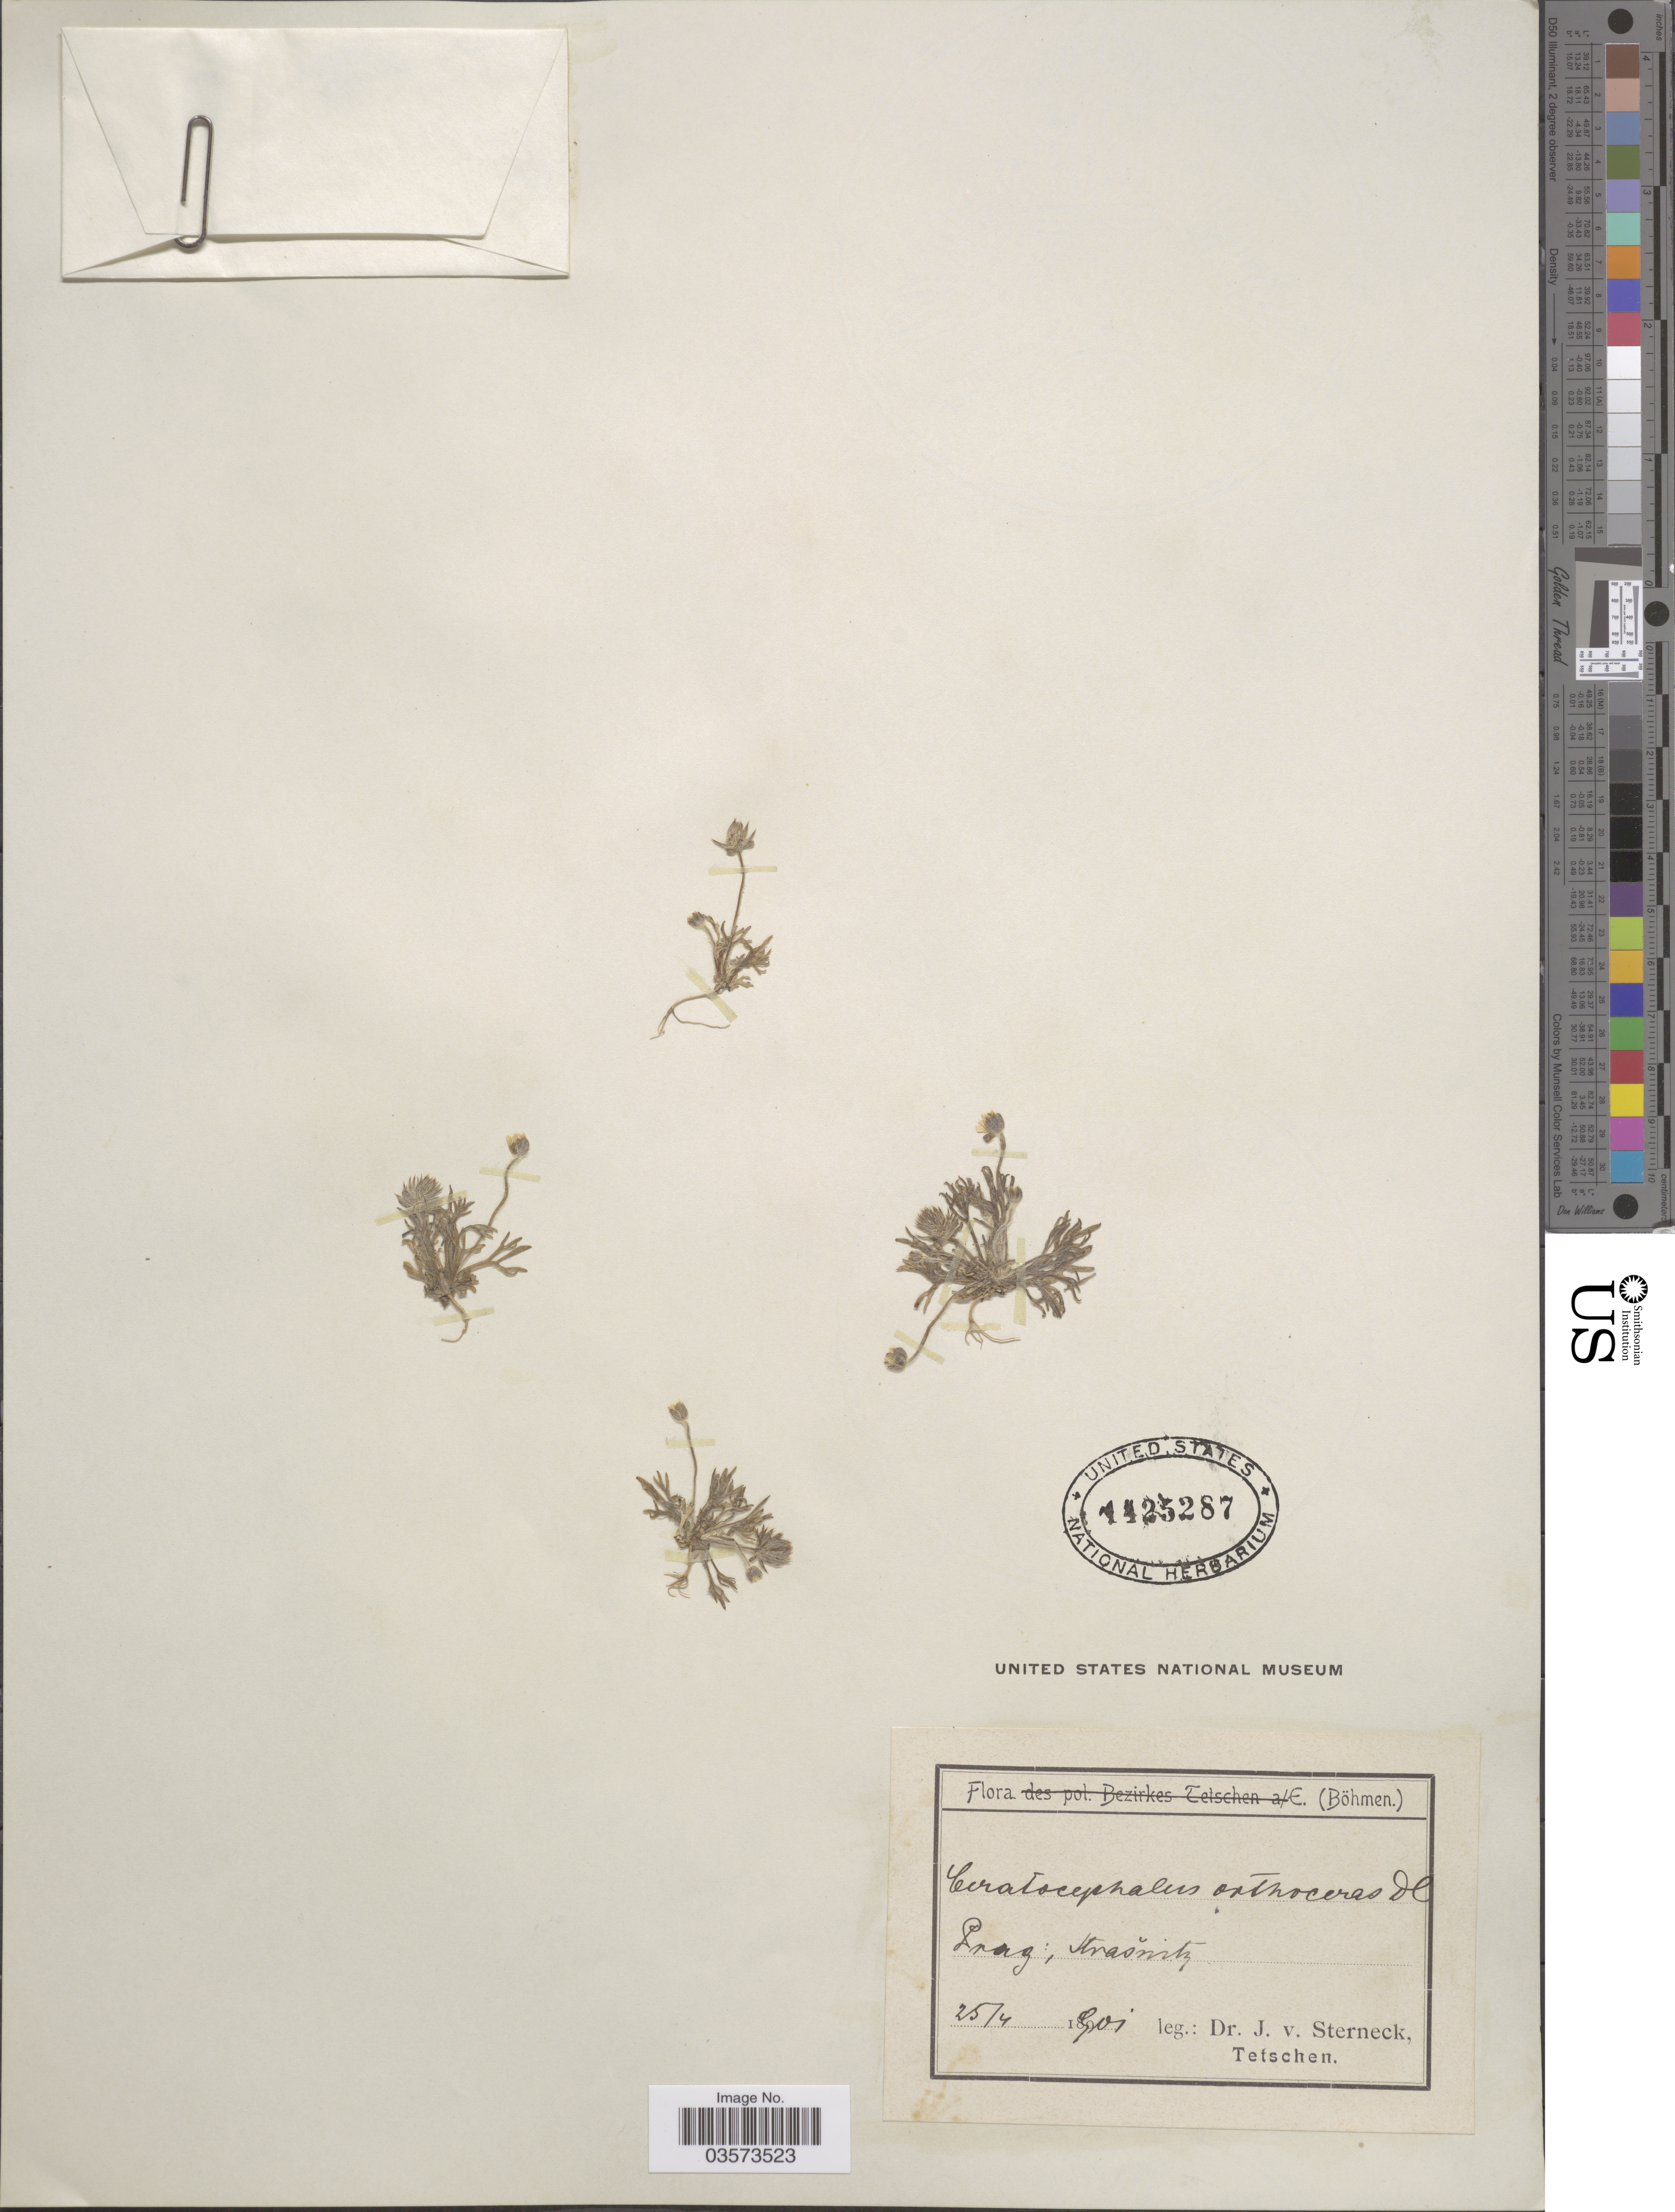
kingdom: Plantae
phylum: Tracheophyta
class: Magnoliopsida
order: Ranunculales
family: Ranunculaceae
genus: Ceratocephalus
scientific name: Ceratocephalus orthoceras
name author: DC.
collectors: J. von Sterneck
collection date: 1901-04-25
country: Czechia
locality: Prag: Strasnitz.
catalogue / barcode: US 1425287